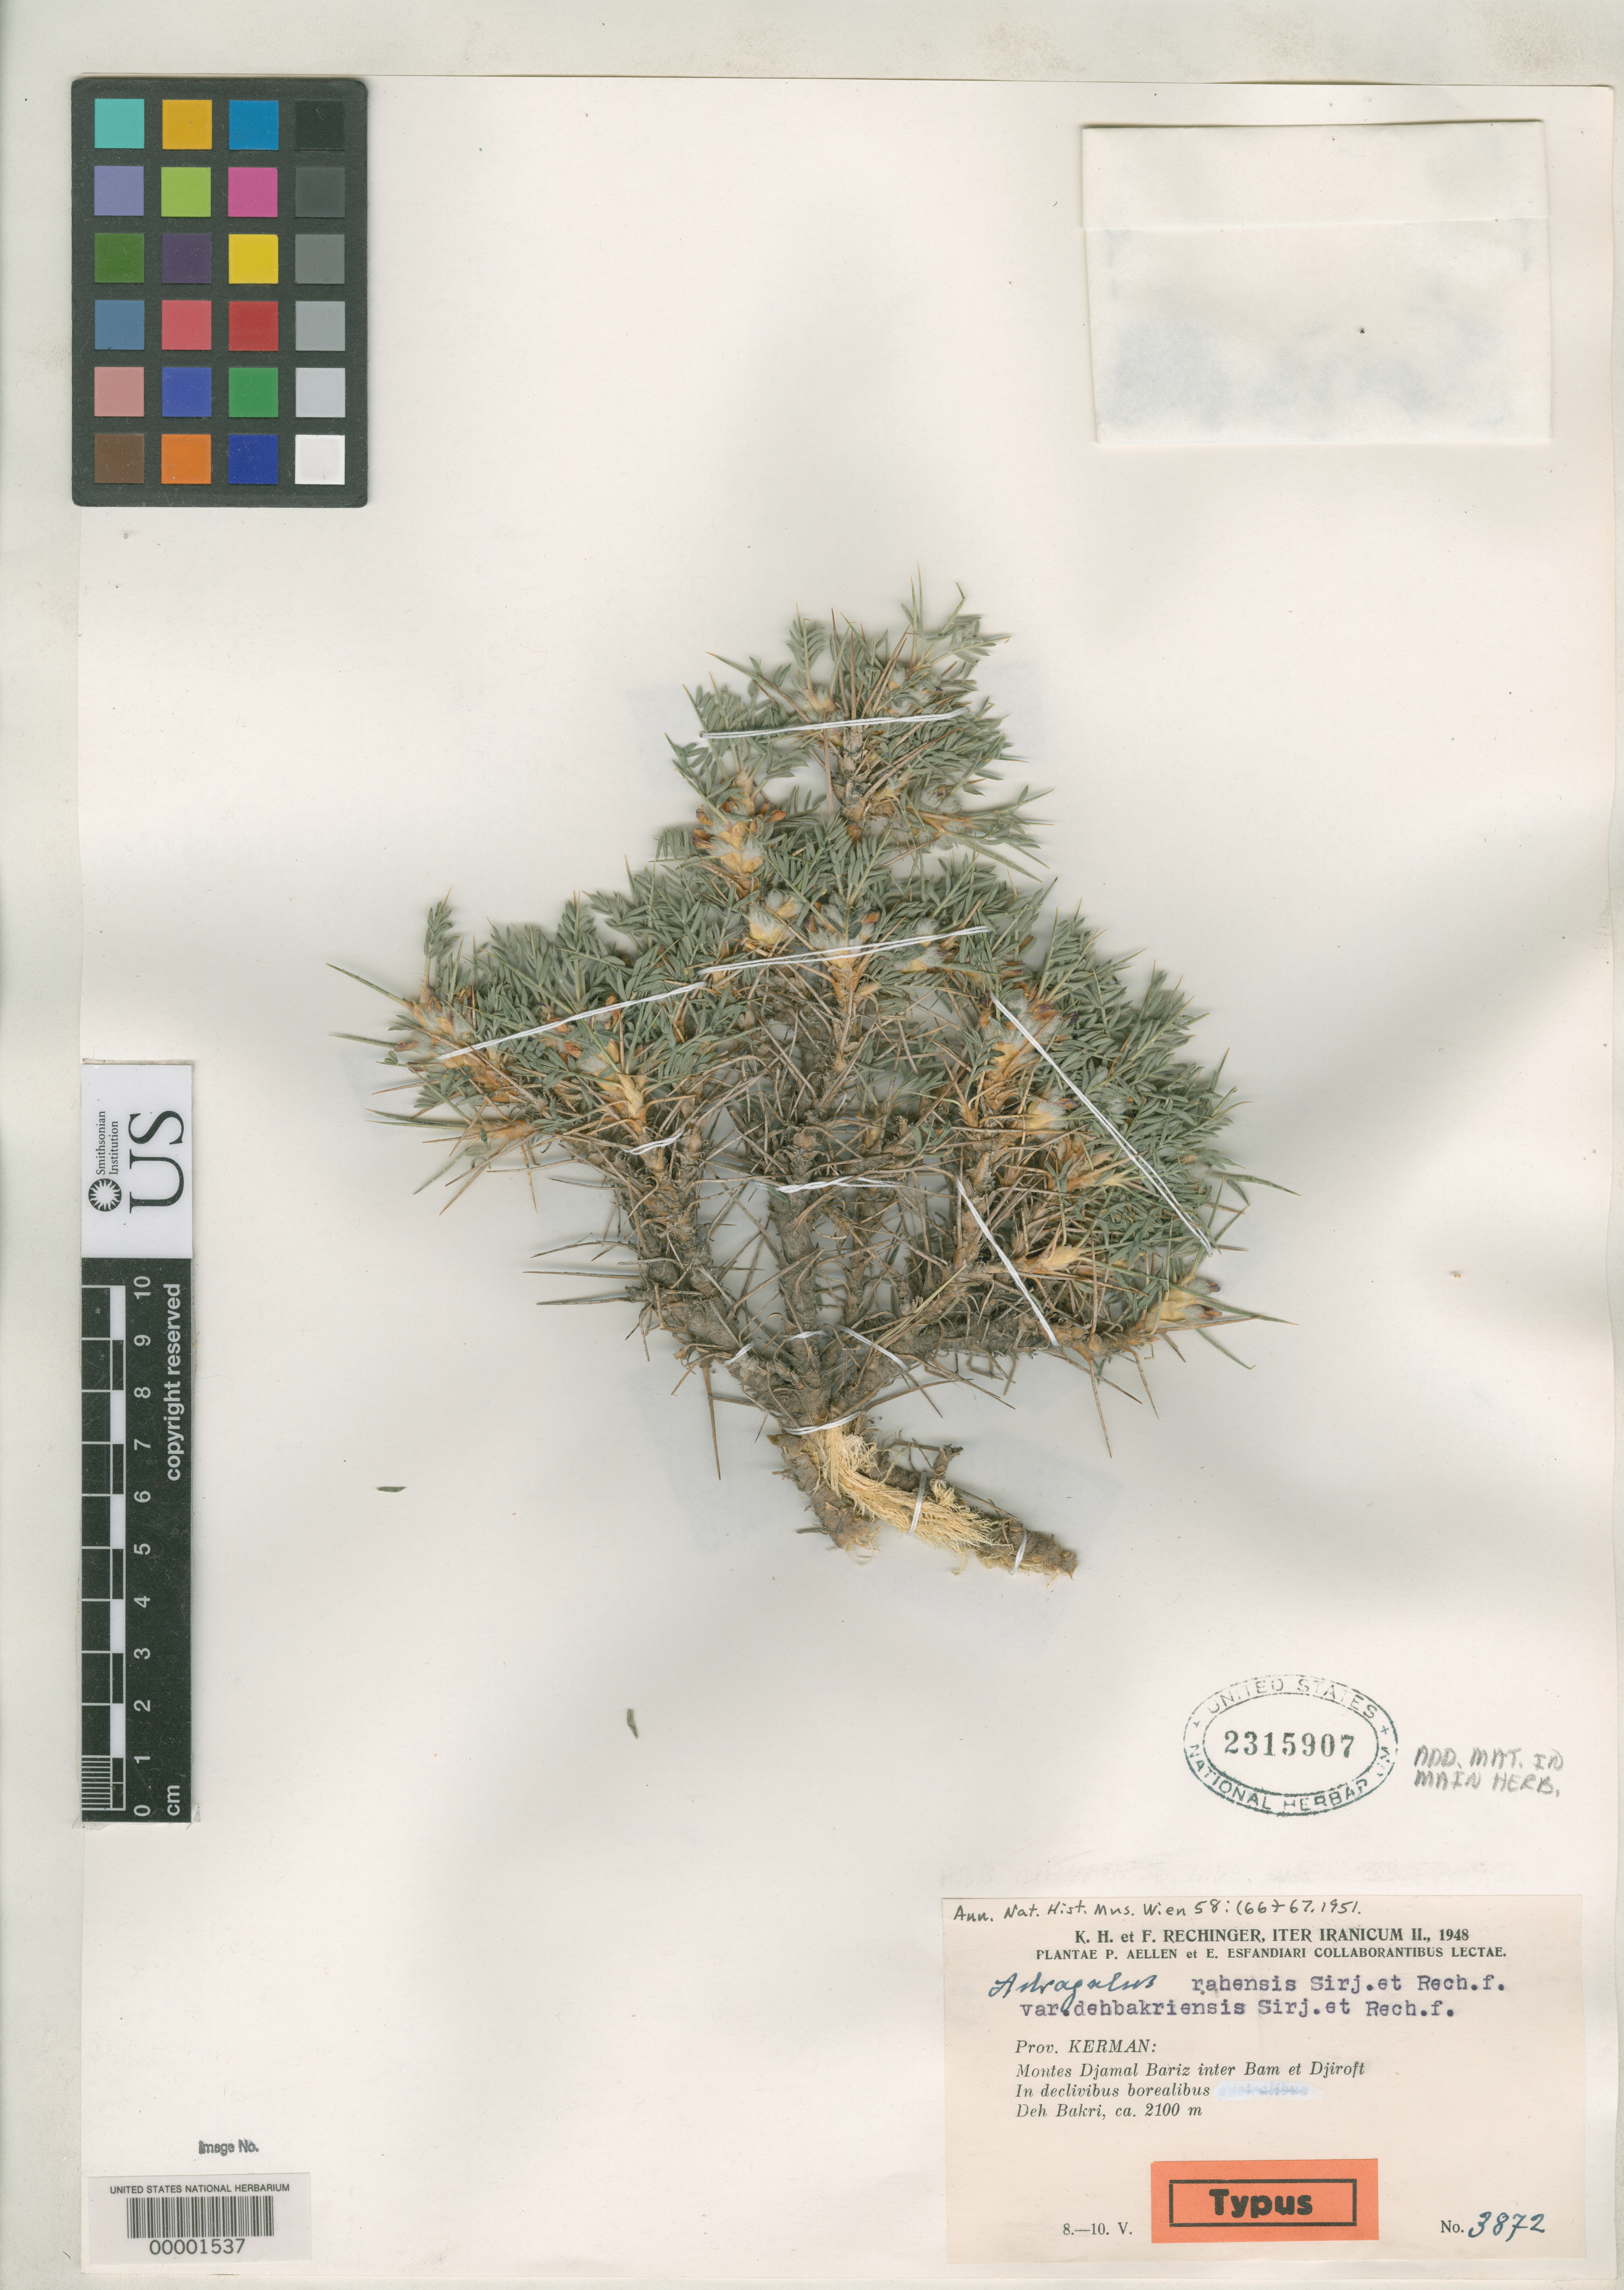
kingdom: Plantae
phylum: Tracheophyta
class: Magnoliopsida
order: Fabales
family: Fabaceae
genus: Astragalus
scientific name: Astragalus rahensis var. dehbakriensis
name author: Širj. & Rech. f.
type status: Isotype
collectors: K. H. Rechinger, P. Aellen & E. Esfandiari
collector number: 3872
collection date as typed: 08 May 1948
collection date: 1948-05-08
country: Iran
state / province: Kerman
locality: Montes Djamal between Bam and Djiroft, Deh Bakri.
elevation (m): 2100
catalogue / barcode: US 2315907